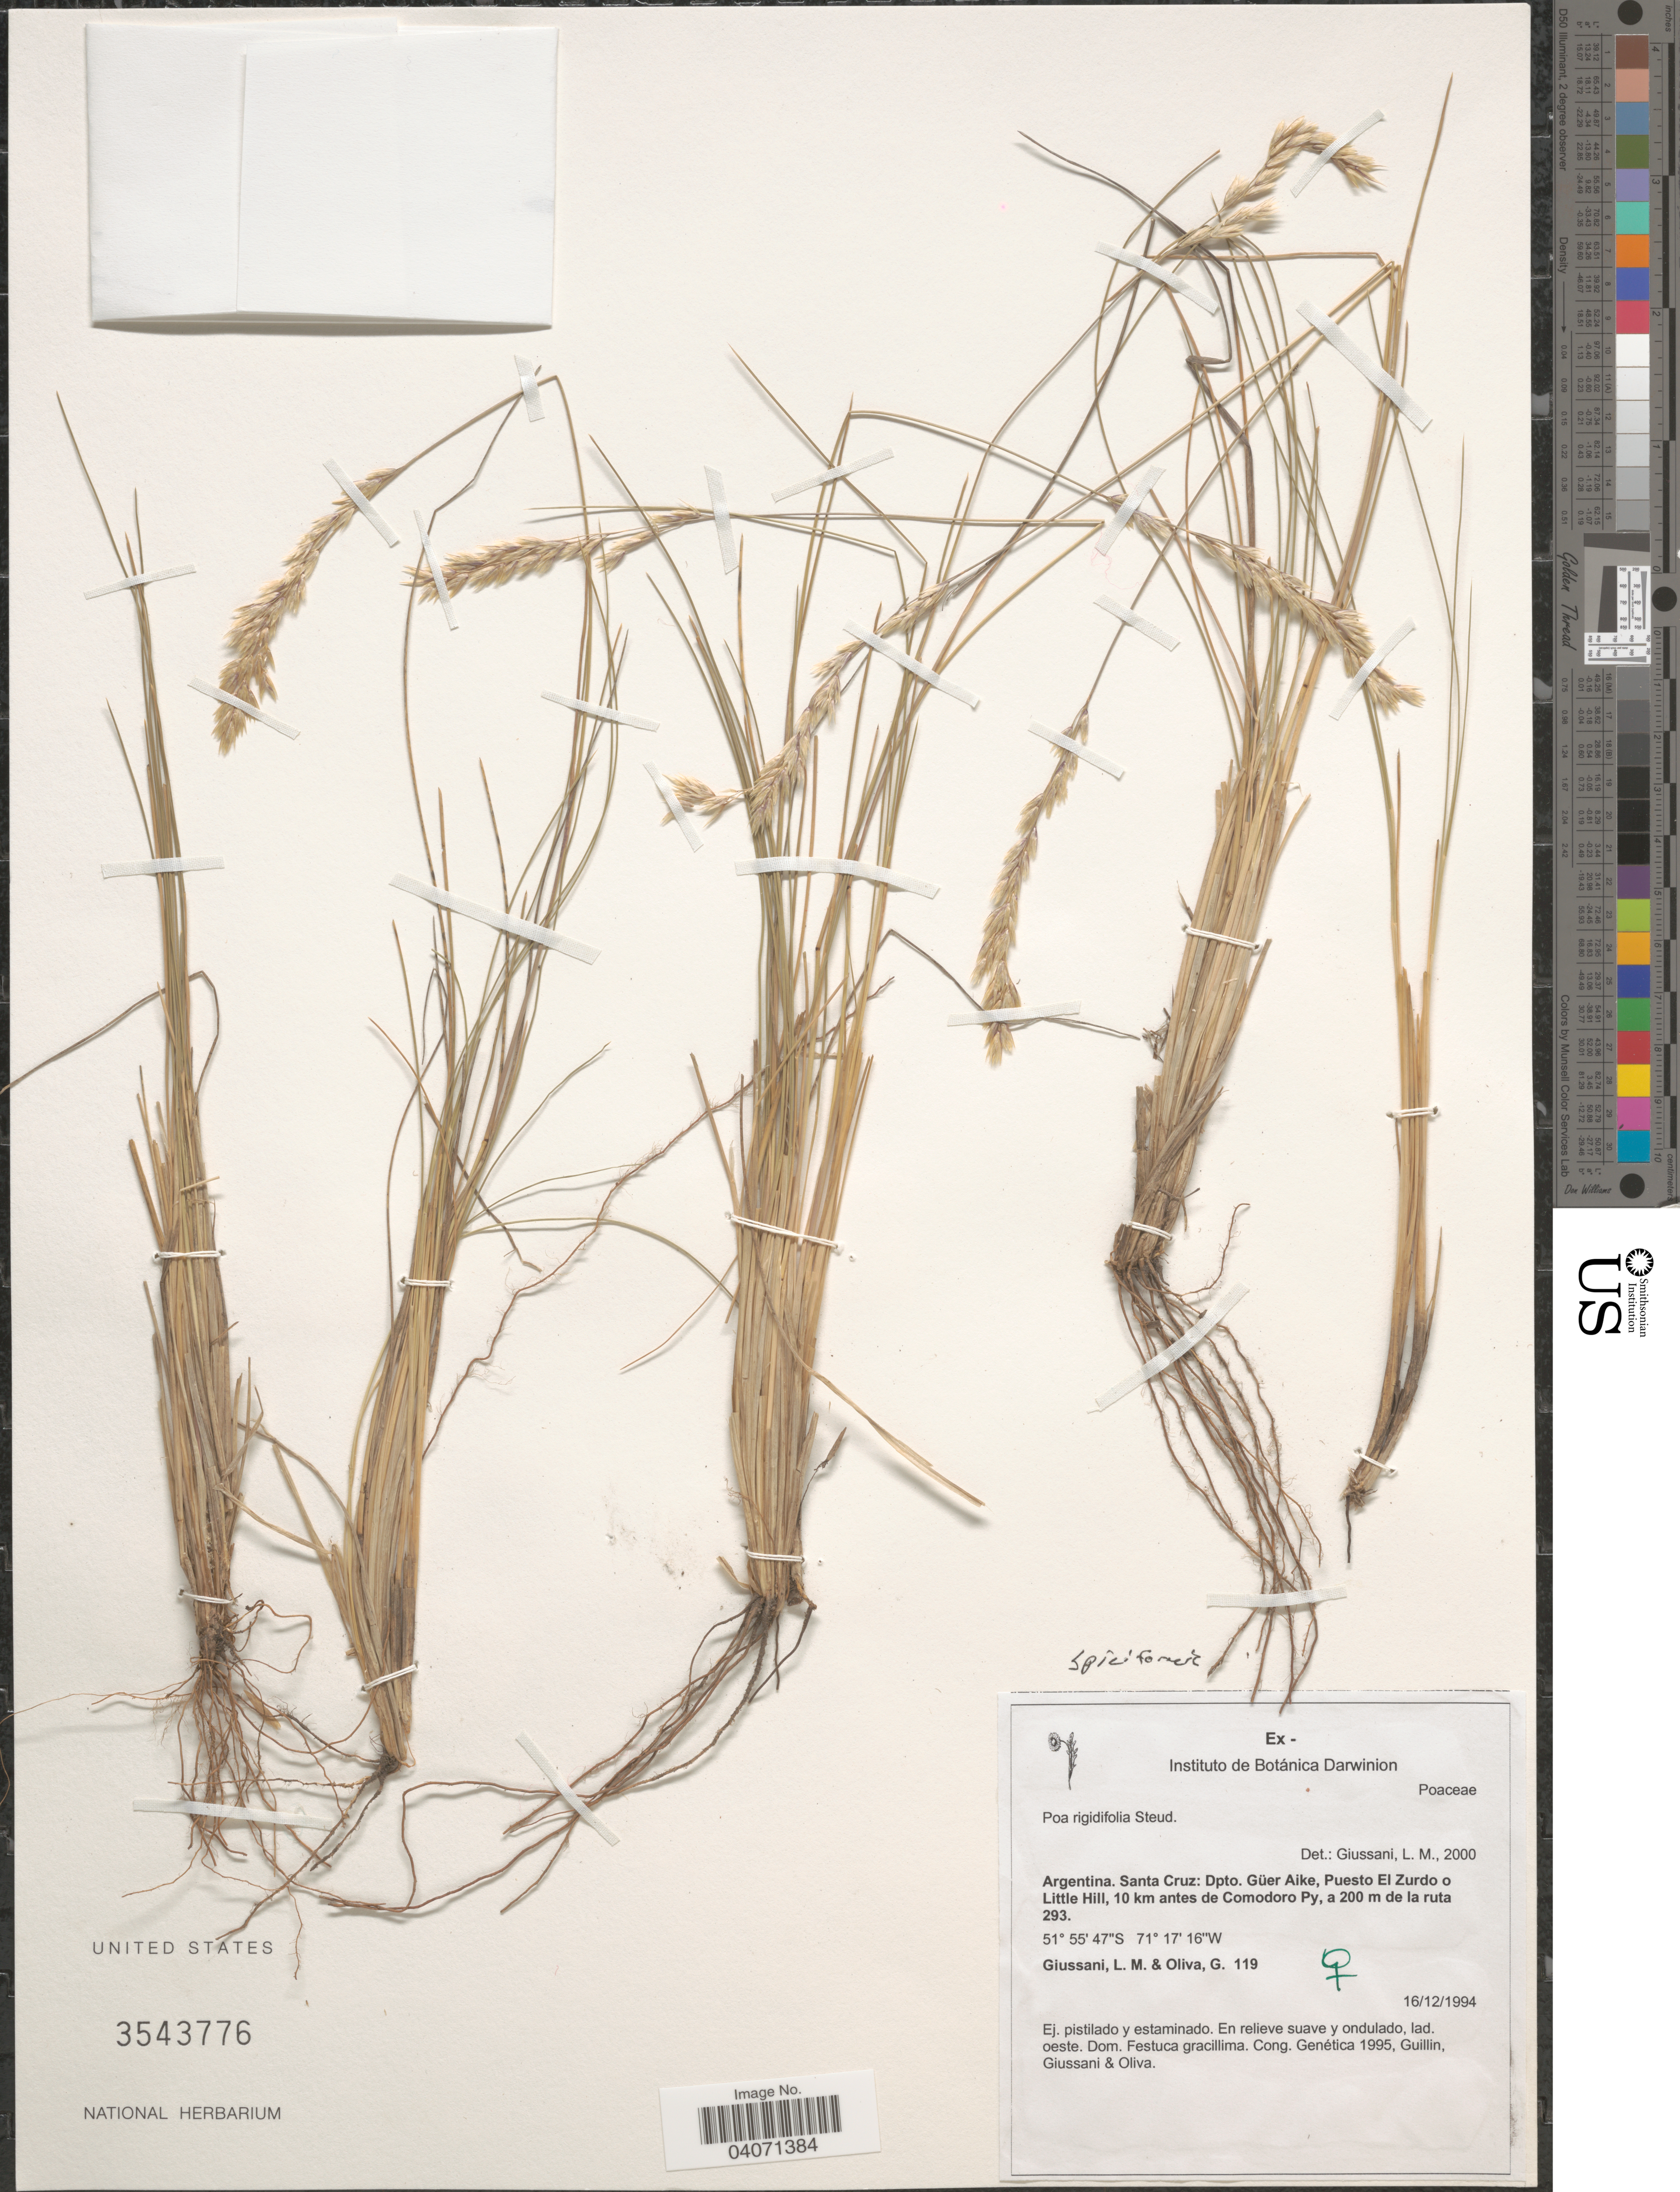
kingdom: Plantae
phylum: Tracheophyta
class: Liliopsida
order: Poales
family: Poaceae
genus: Poa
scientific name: Poa spiciformis var. spiciformis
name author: Steud.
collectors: L. Giussani & G. Oliva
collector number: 119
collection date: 1994-12-16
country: Argentina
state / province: Santa Cruz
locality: Dpto. Güer Aike, Puesto El Zurdo o Little Hill, 10 km antes de Comodoro Py, a 200 m de la ruta 293.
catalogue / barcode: US 3543776